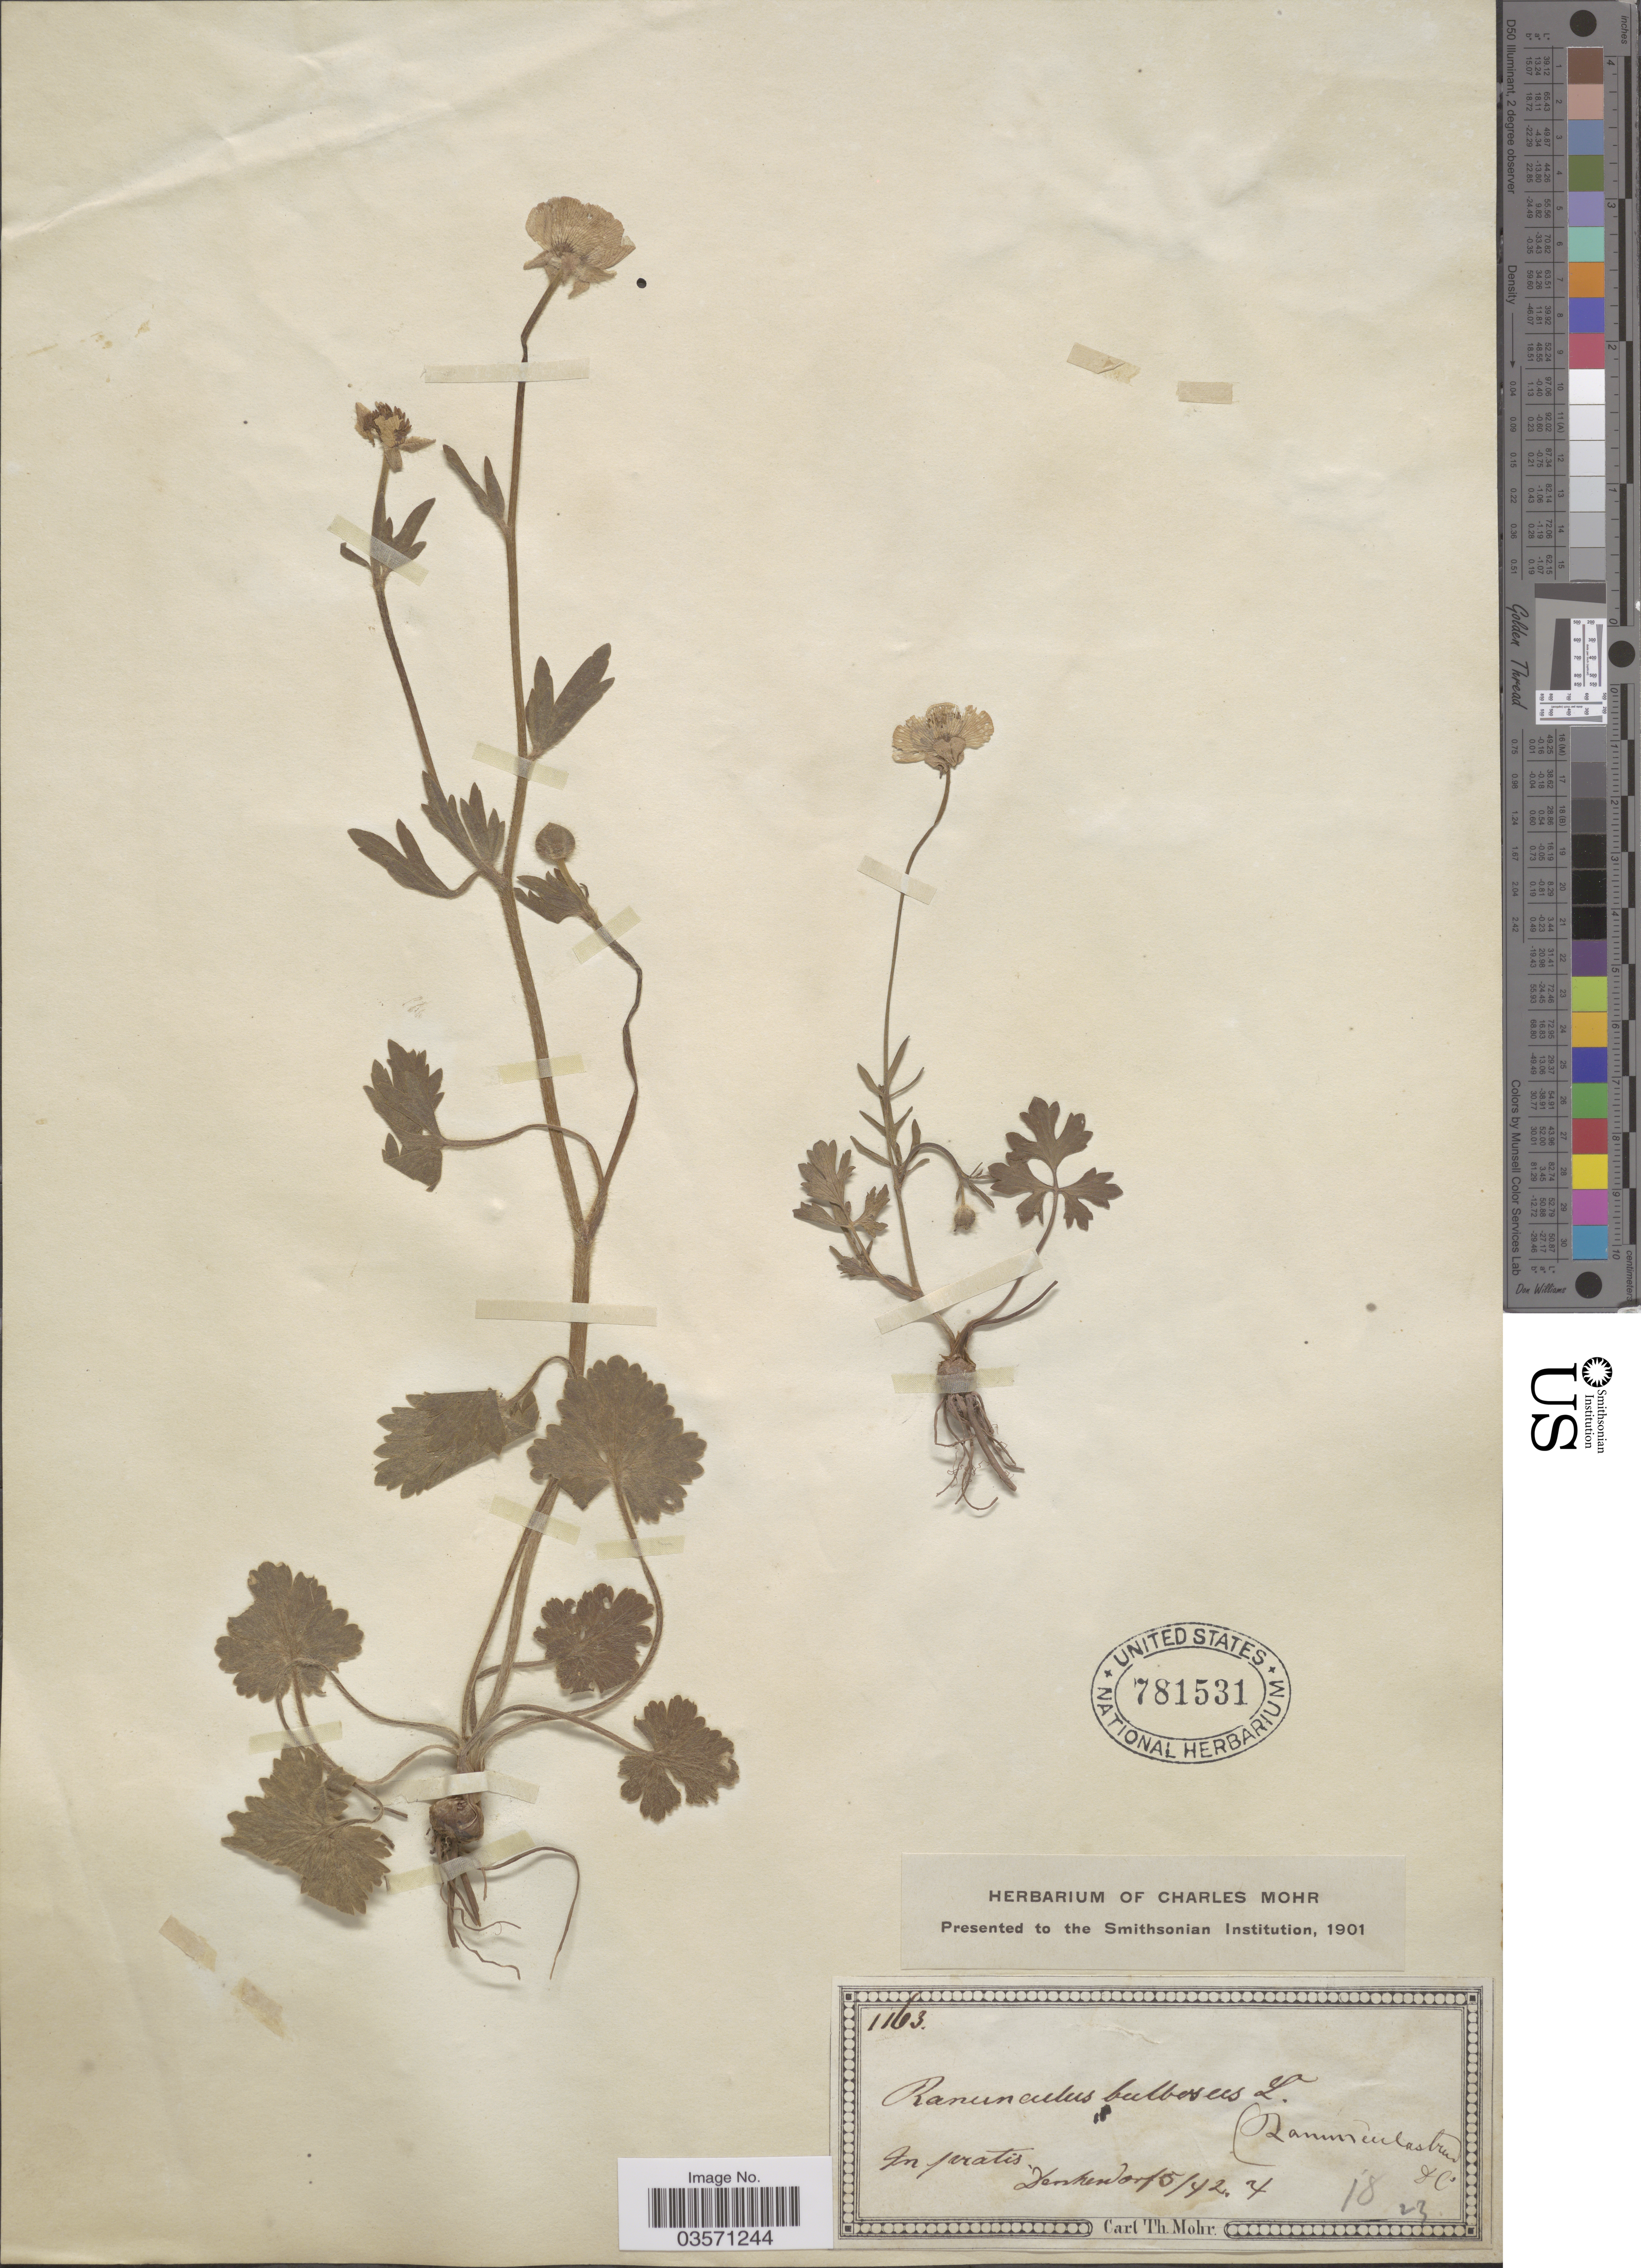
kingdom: Plantae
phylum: Tracheophyta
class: Magnoliopsida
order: Ranunculales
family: Ranunculaceae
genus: Ranunculus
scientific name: Ranunculus bulbosus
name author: L.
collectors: C. T. Mohr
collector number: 1163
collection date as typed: Transcribed d/m/y: 5/12/4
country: Germany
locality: In pratis Denkendorf.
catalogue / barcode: US 781531